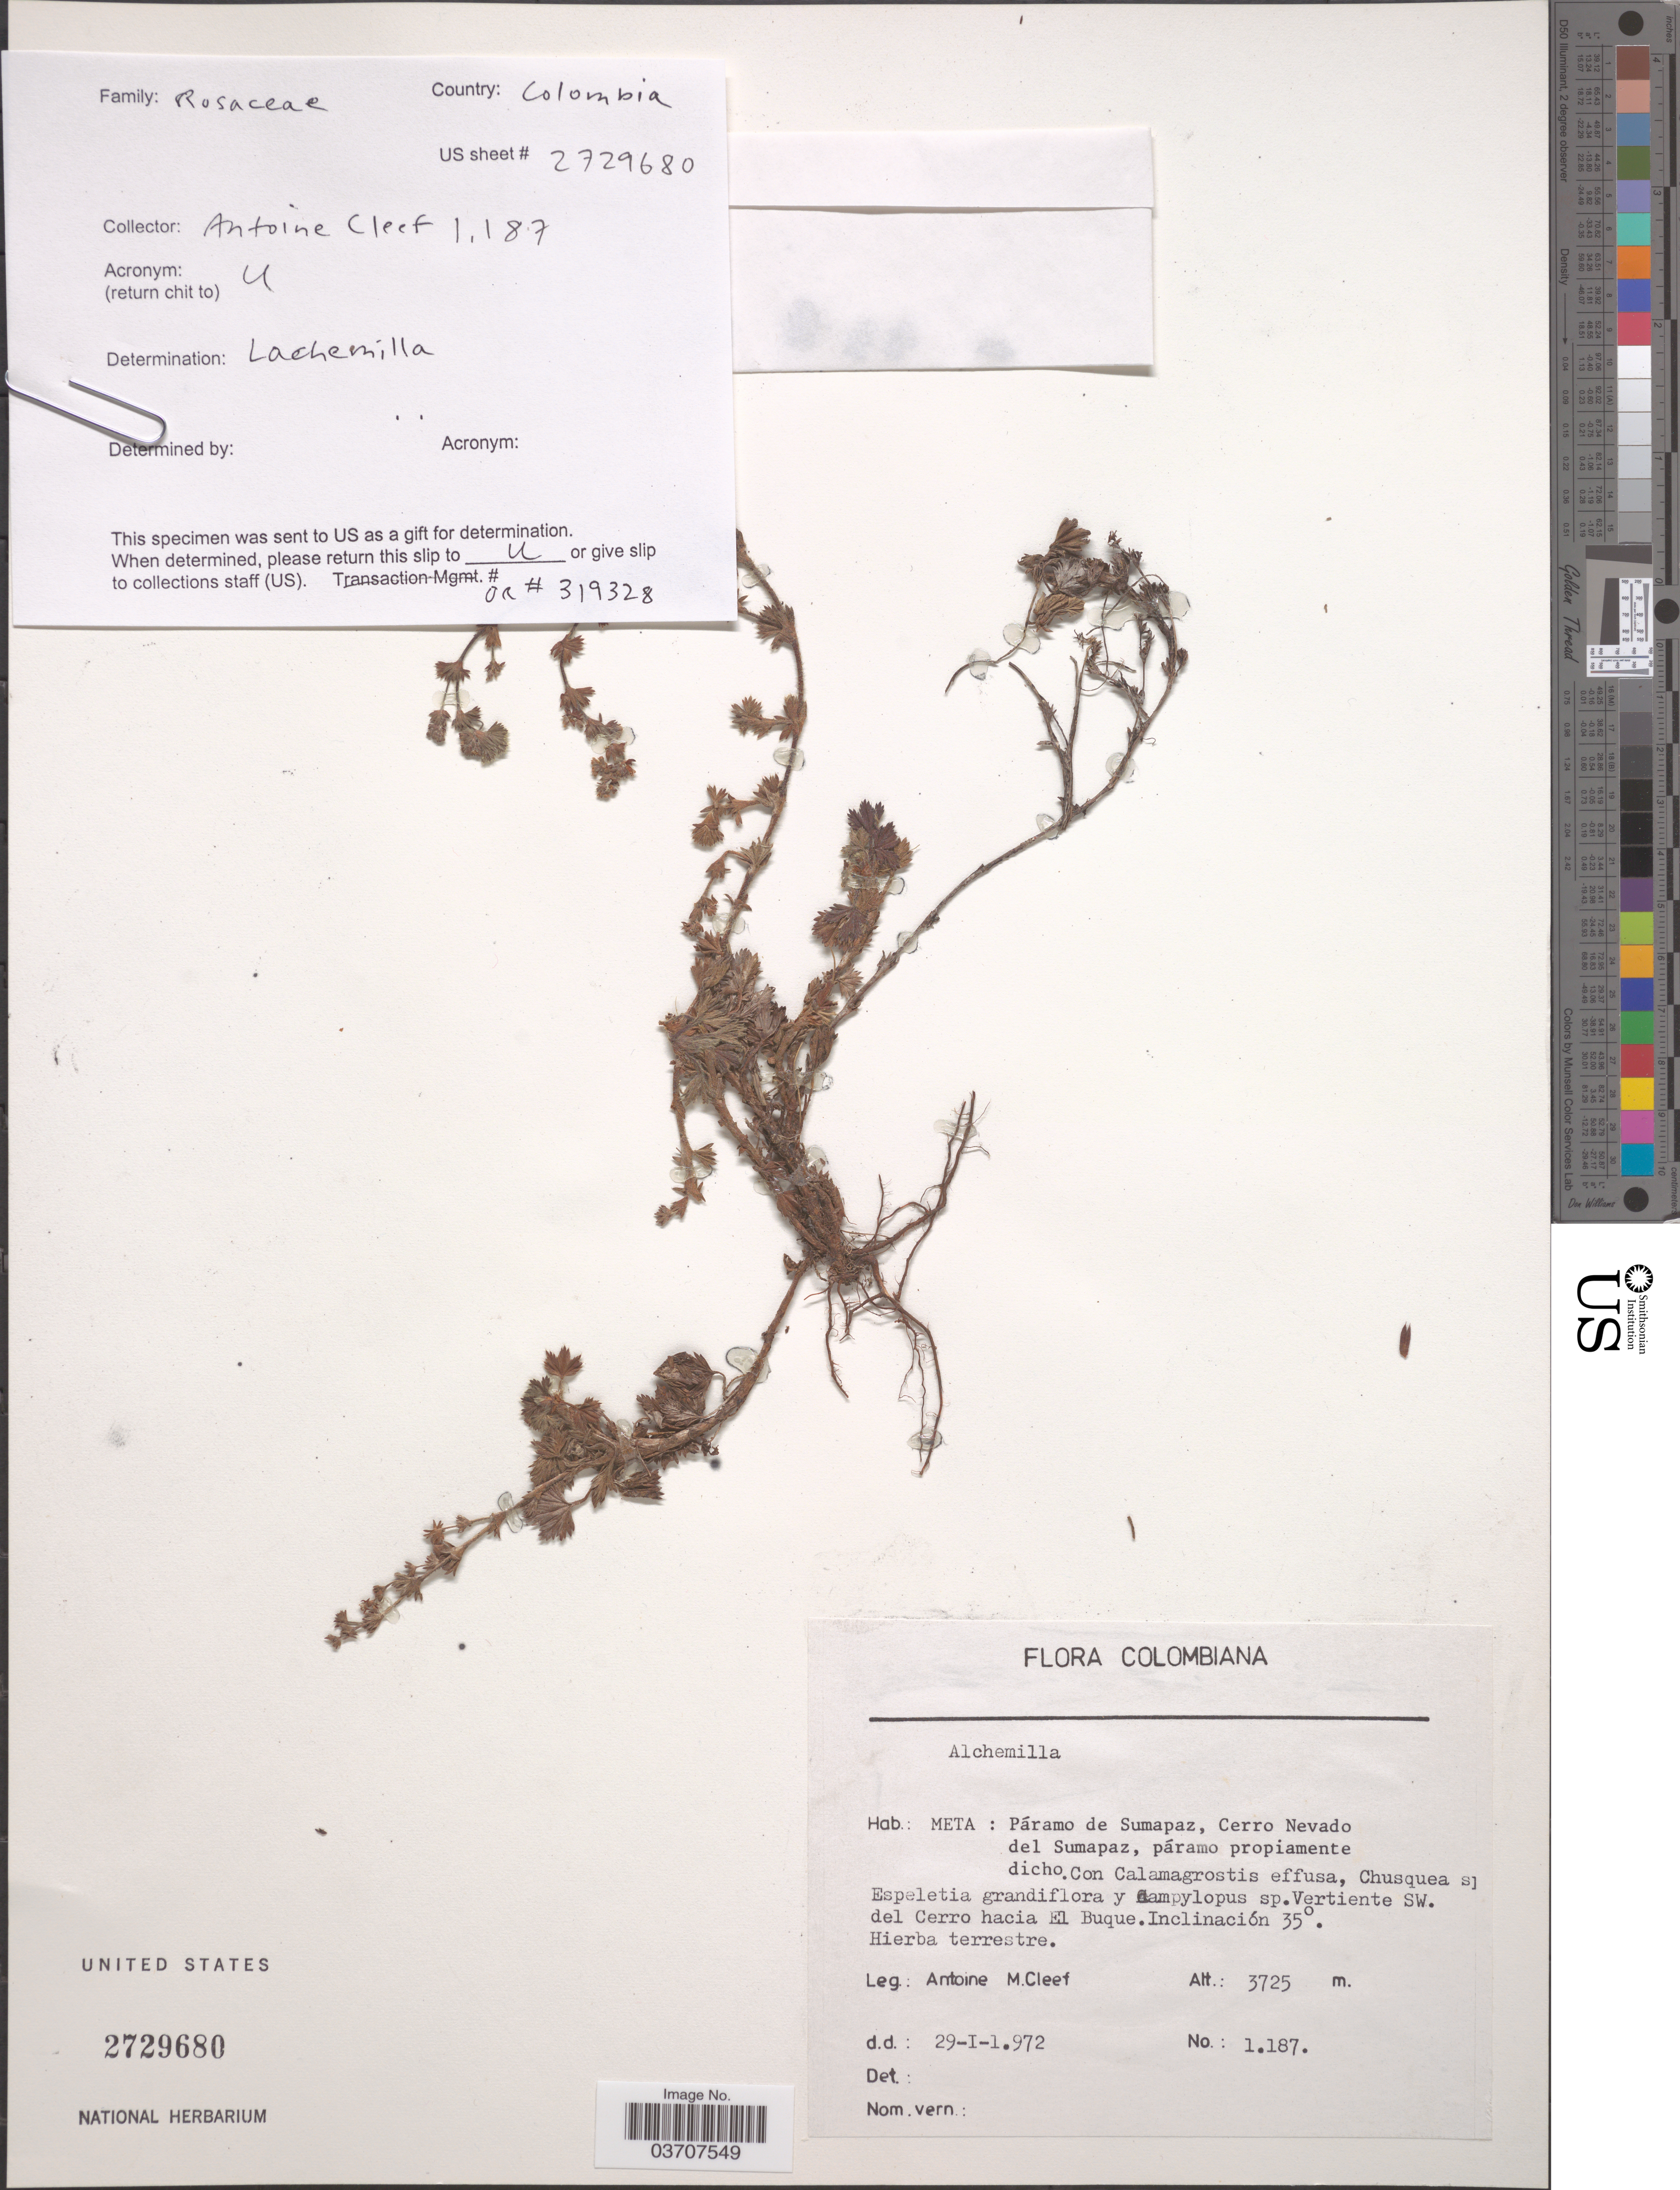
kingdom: Plantae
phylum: Tracheophyta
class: Magnoliopsida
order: Rosales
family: Rosaceae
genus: Alchemilla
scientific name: Alchemilla fulvescens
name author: (L.M. Perry) Rothm.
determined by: Dorr, L. J., (BOT), Smithsonian Institution - National Museum of Natural History (UNITED STATES)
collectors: A. M. Cleef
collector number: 1187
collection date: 1972-01-29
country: Colombia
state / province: Meta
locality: Páramo de Sumapaz, Cerro Nevado del Sumapaz, páramo propiamente dicho. Vertiente SW. de Cerro hacia El Buque.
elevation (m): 3725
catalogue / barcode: US 2729680